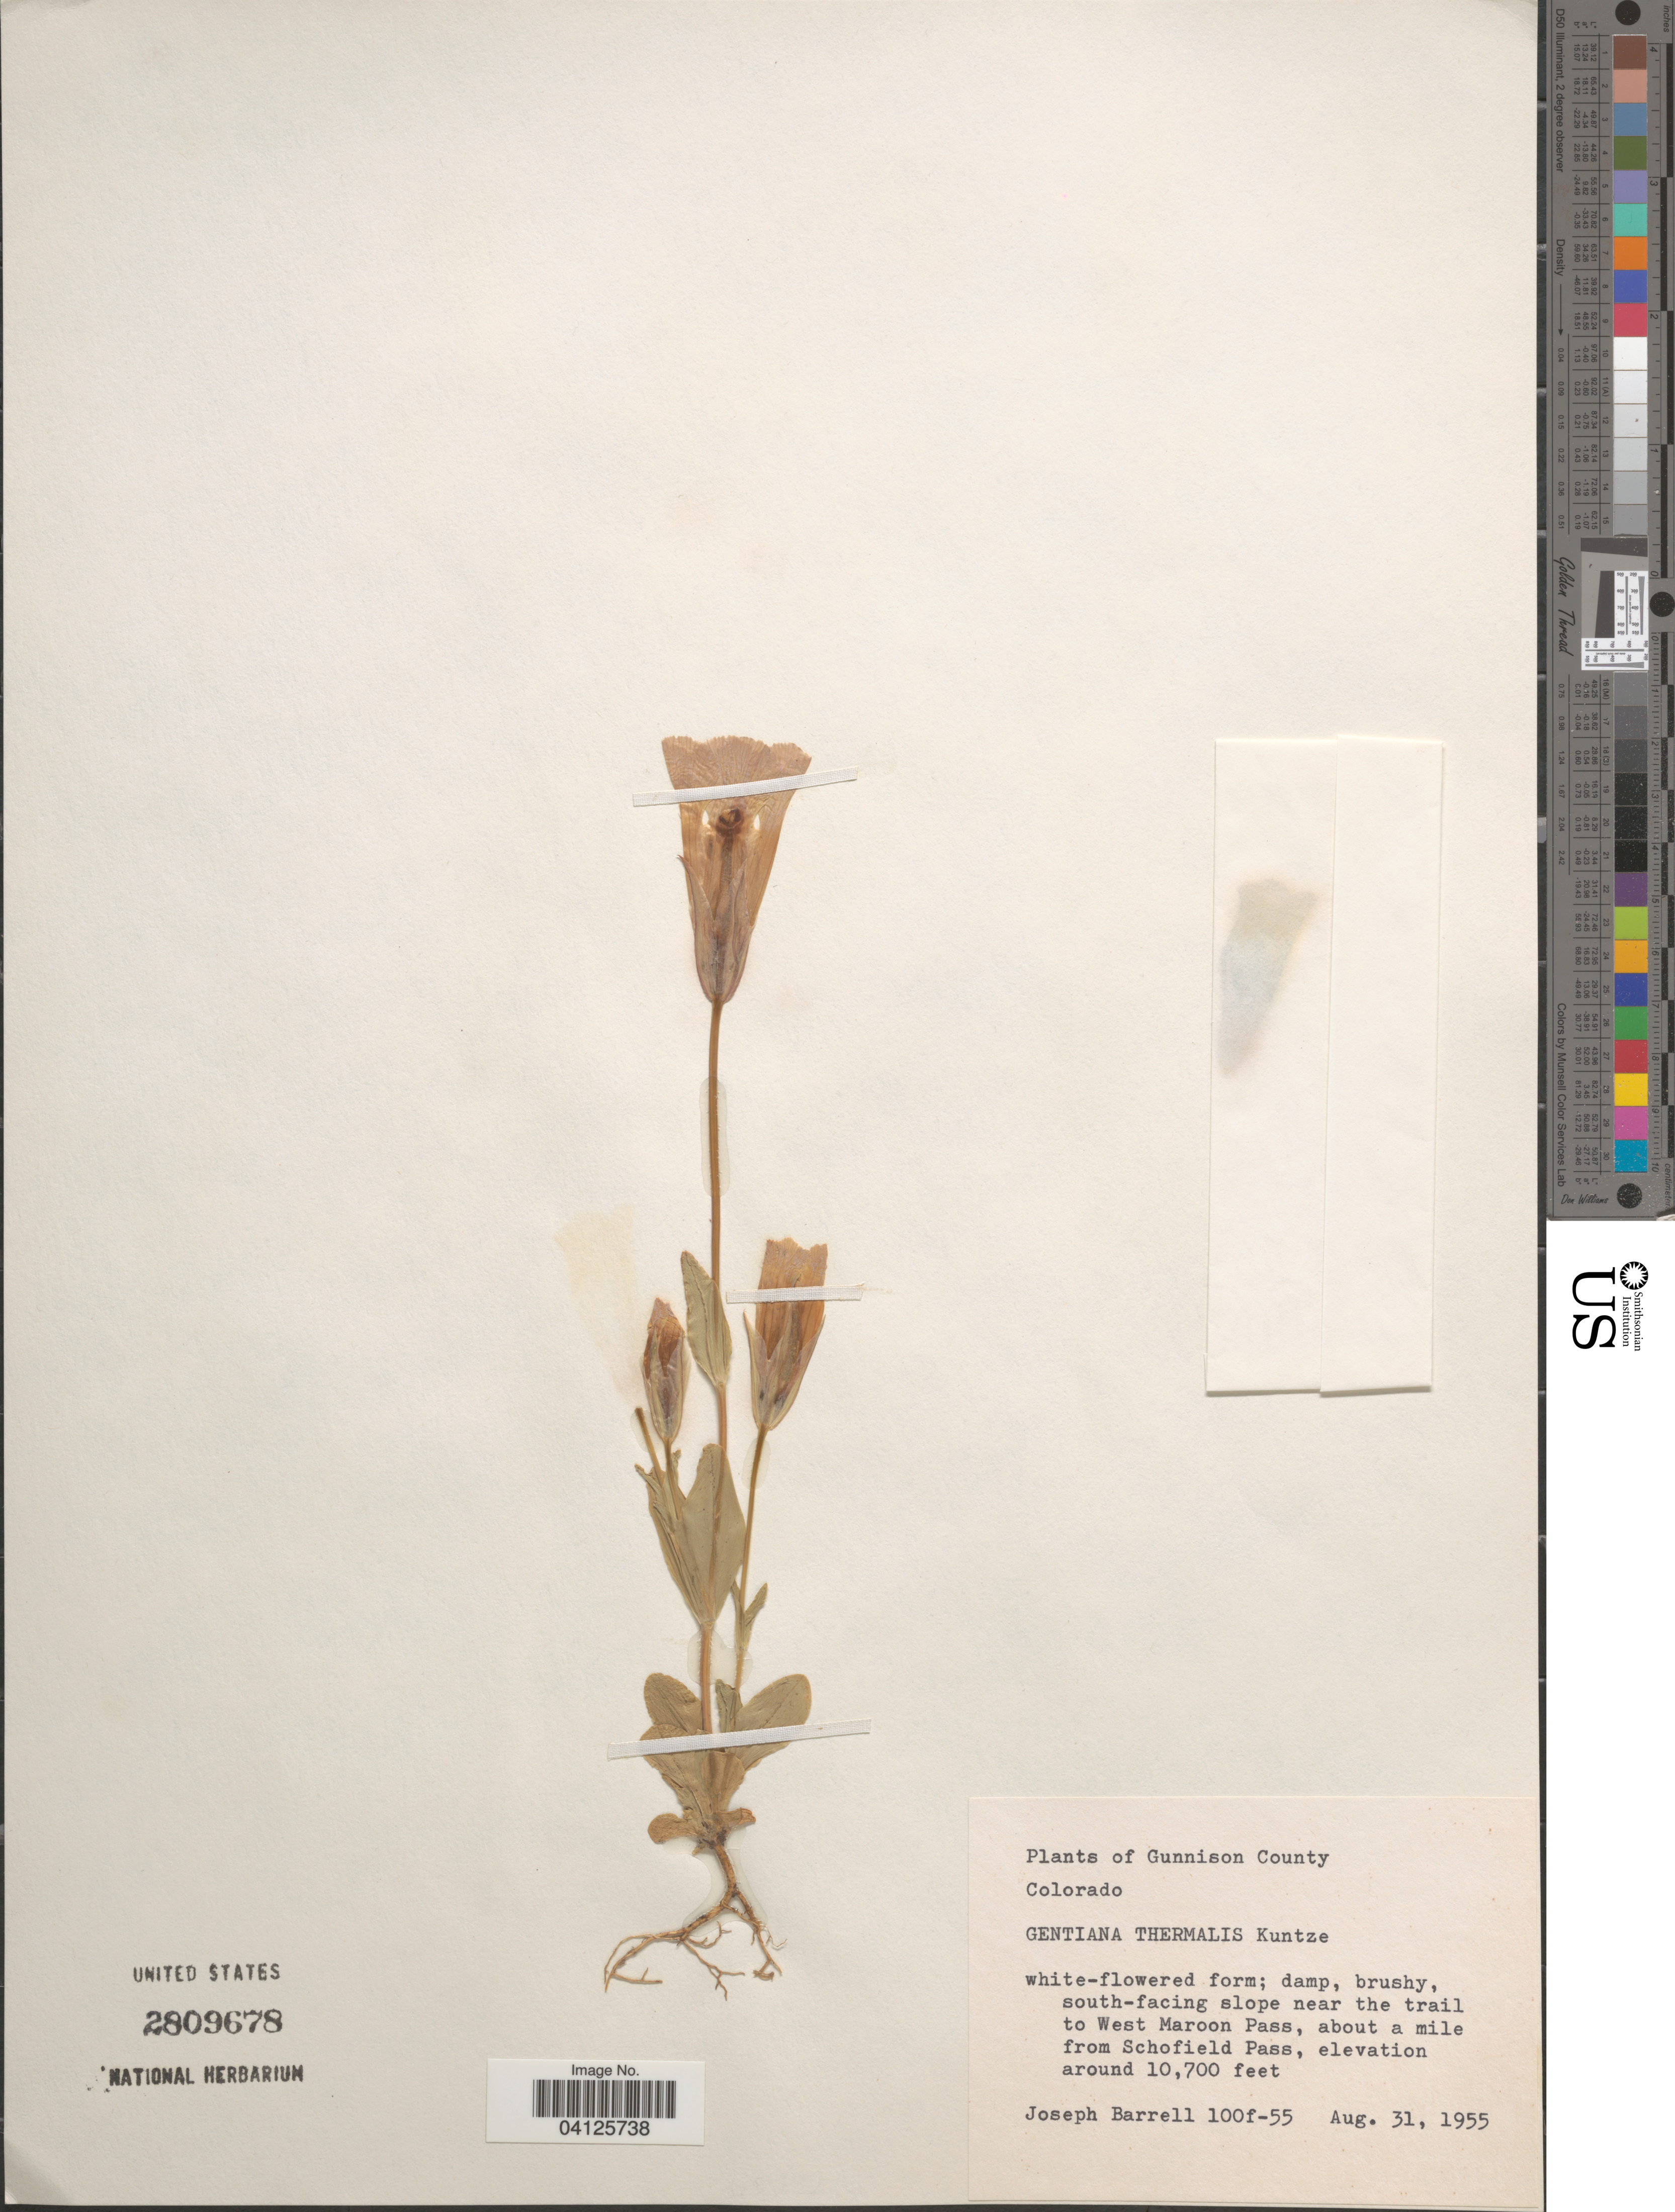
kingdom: Plantae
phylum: Tracheophyta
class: Magnoliopsida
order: Gentianales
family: Gentianaceae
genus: Gentiana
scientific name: Gentiana thermalis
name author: Kuntze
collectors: J. Barrell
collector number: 100f-55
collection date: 1955-08-31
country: United States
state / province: Colorado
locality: Gunnison County. South-facing slope near the trail to West Maroon Pass, about a mile from Schofield Pass.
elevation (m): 3261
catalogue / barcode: US 2809678